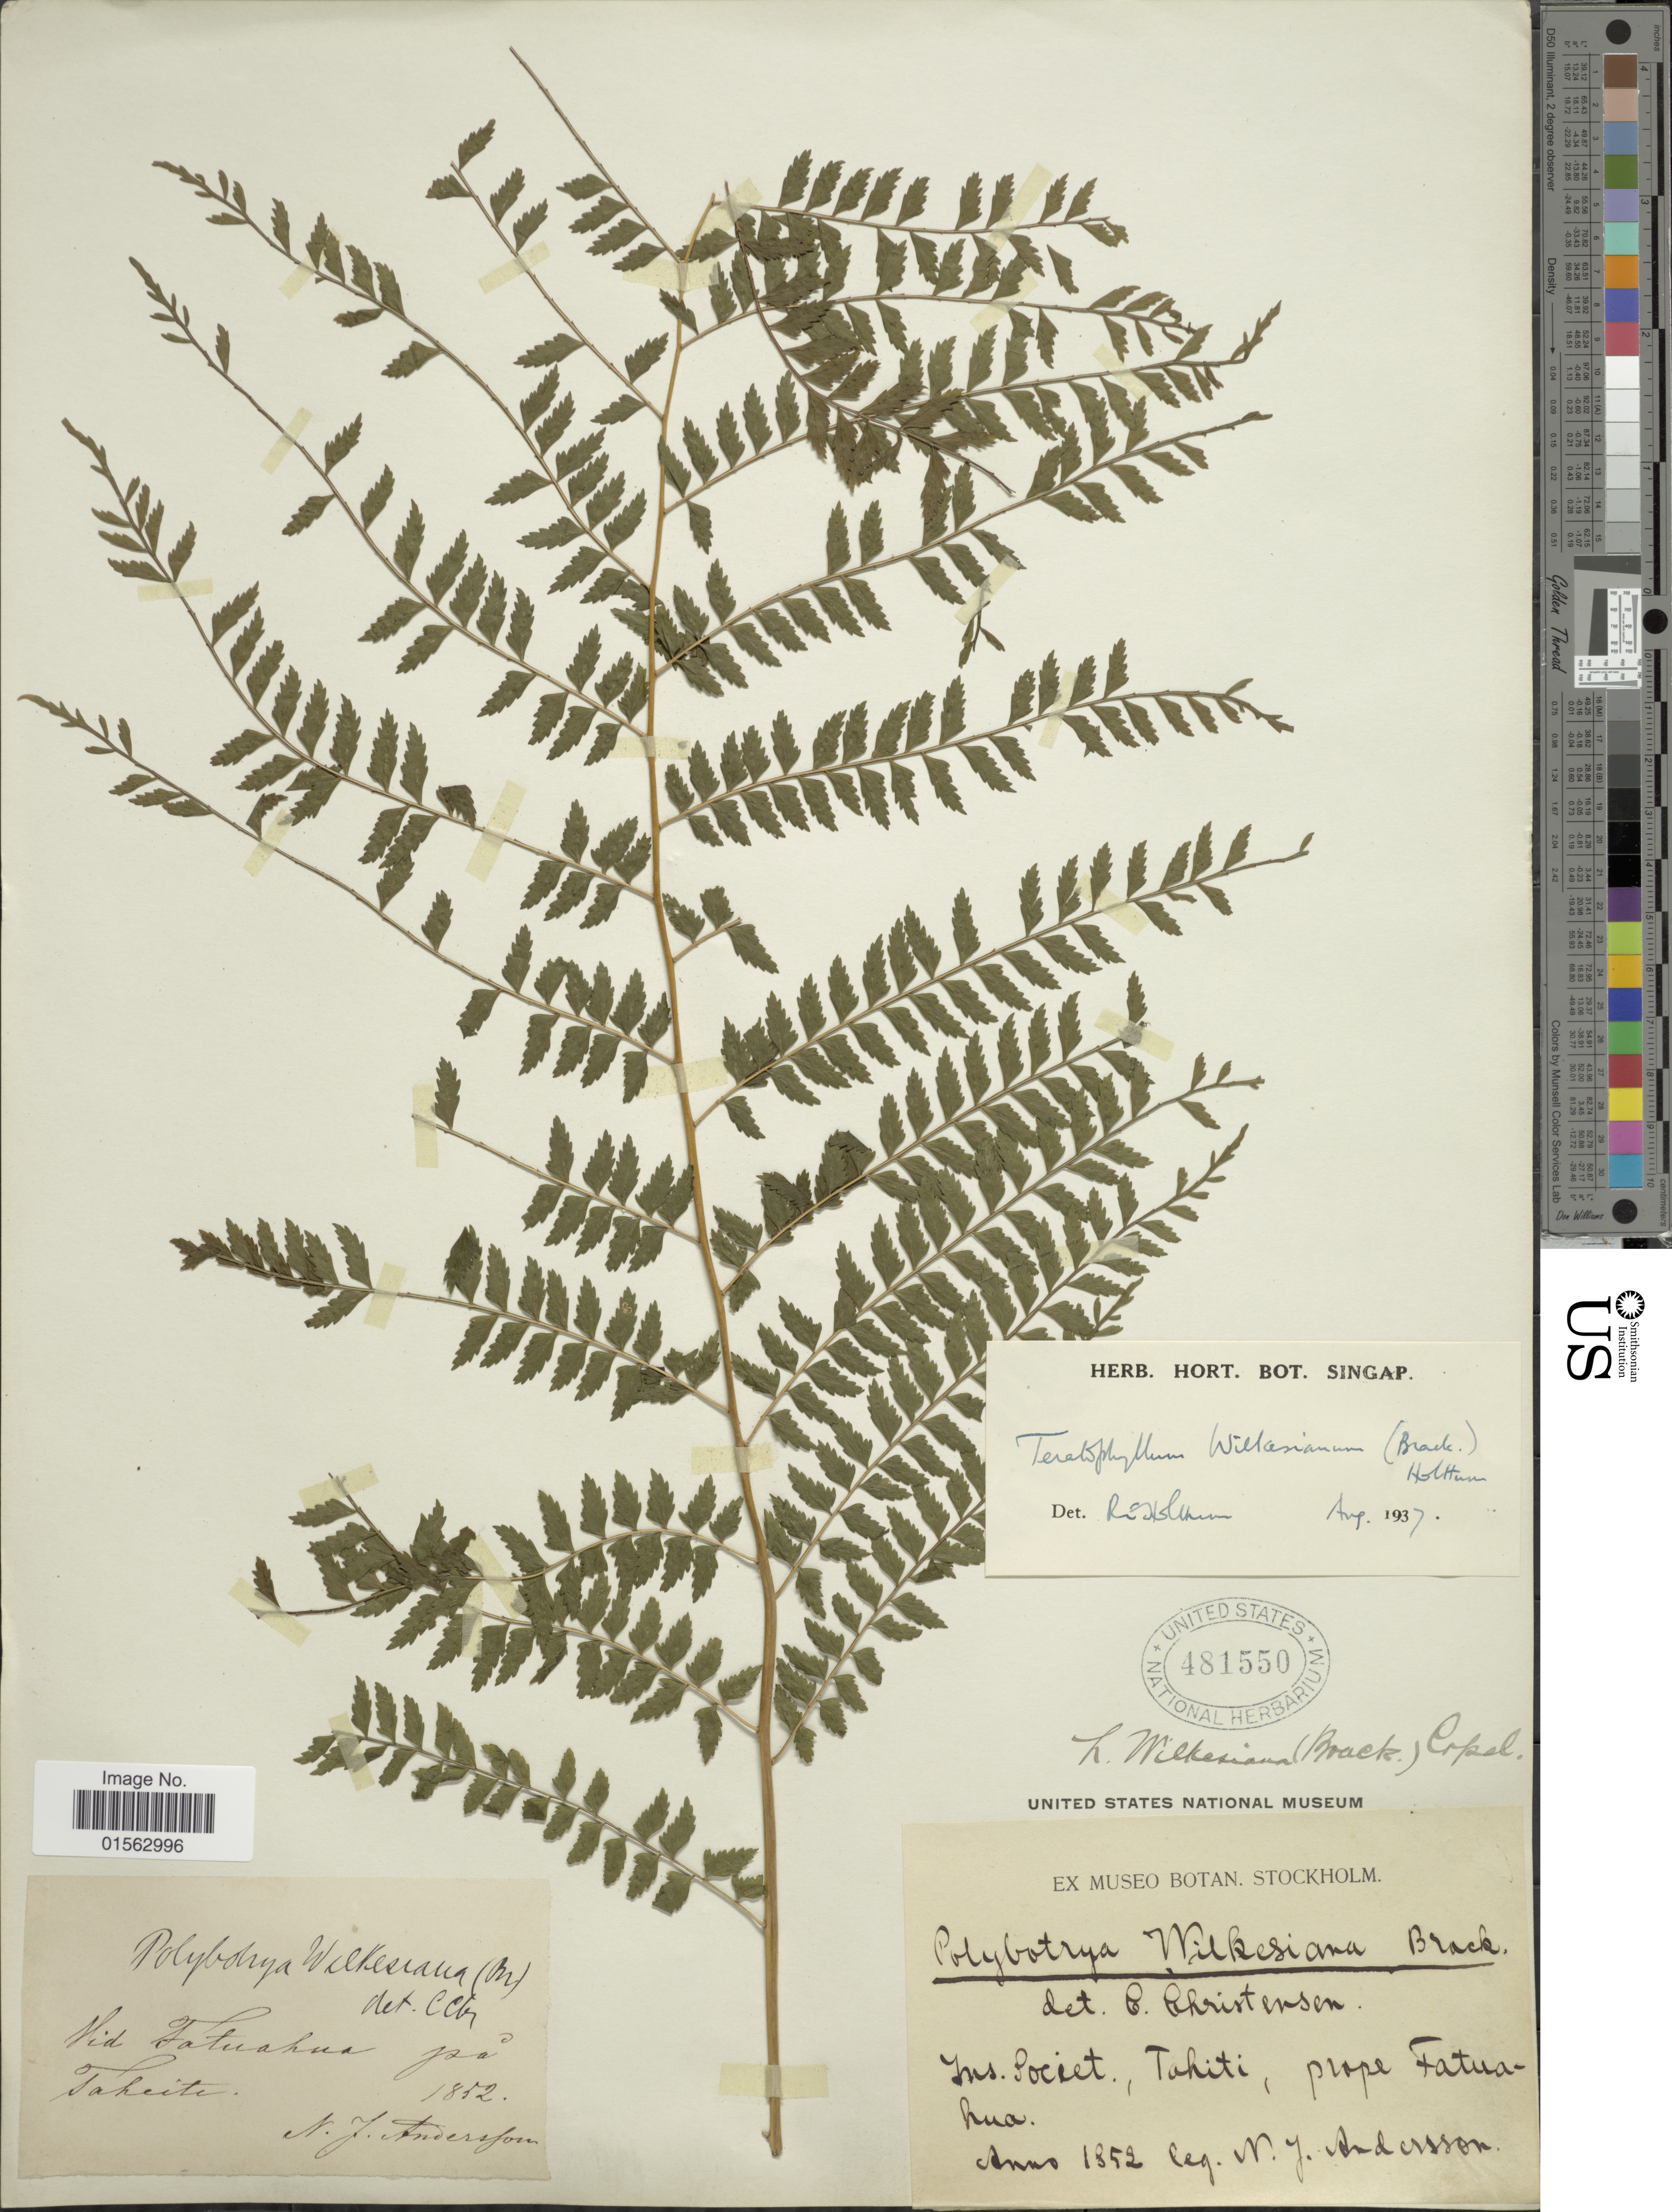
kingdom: Plantae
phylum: Tracheophyta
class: Polypodiopsida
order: Polypodiales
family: Dryopteridaceae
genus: Teratophyllum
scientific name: Teratophyllum wilkesianum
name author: (Brack.) Holttum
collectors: N. J. Andersson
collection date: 1852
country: French Polynesia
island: Tahiti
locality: Ins. Pociet., Tahiti, prope Fatua-hua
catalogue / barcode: US 481550